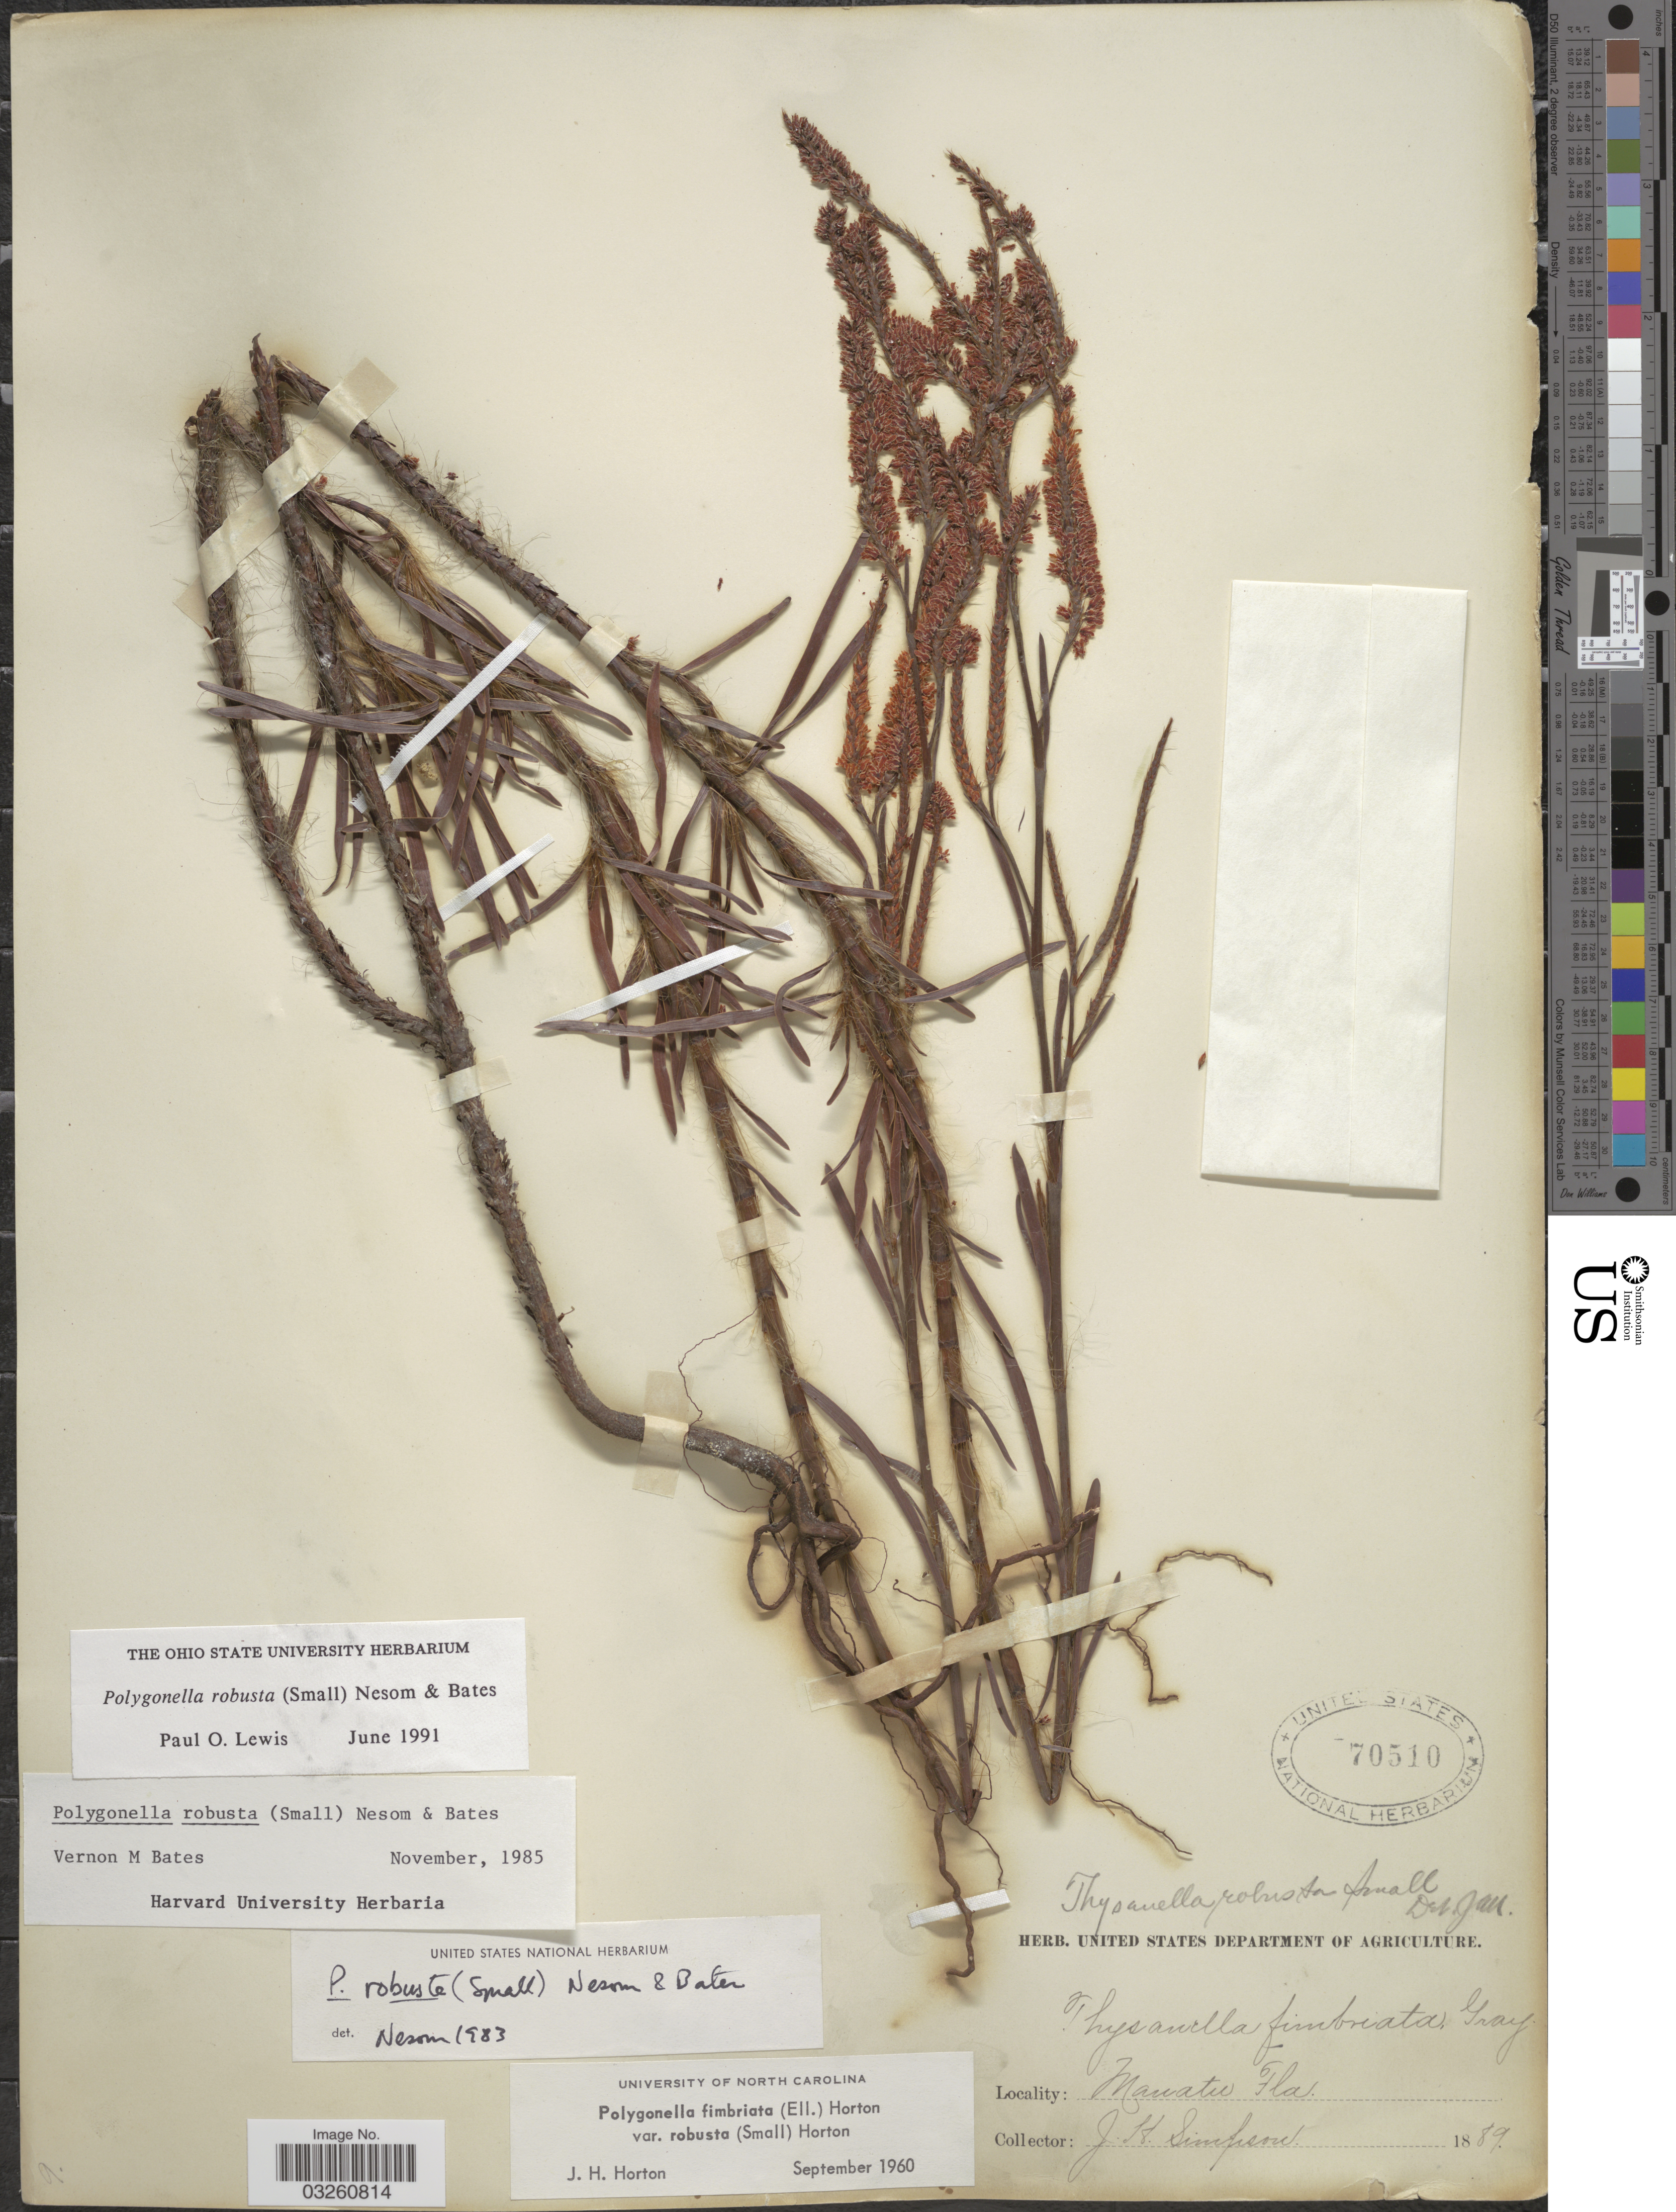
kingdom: Plantae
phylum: Tracheophyta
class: Magnoliopsida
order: Caryophyllales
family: Polygonaceae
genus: Polygonella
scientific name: Polygonella robusta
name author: (Small) G.L. Nesom & V.M. Bates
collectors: J. H. Simpson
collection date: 1889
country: United States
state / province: Florida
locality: Manatee.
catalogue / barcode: US 70510